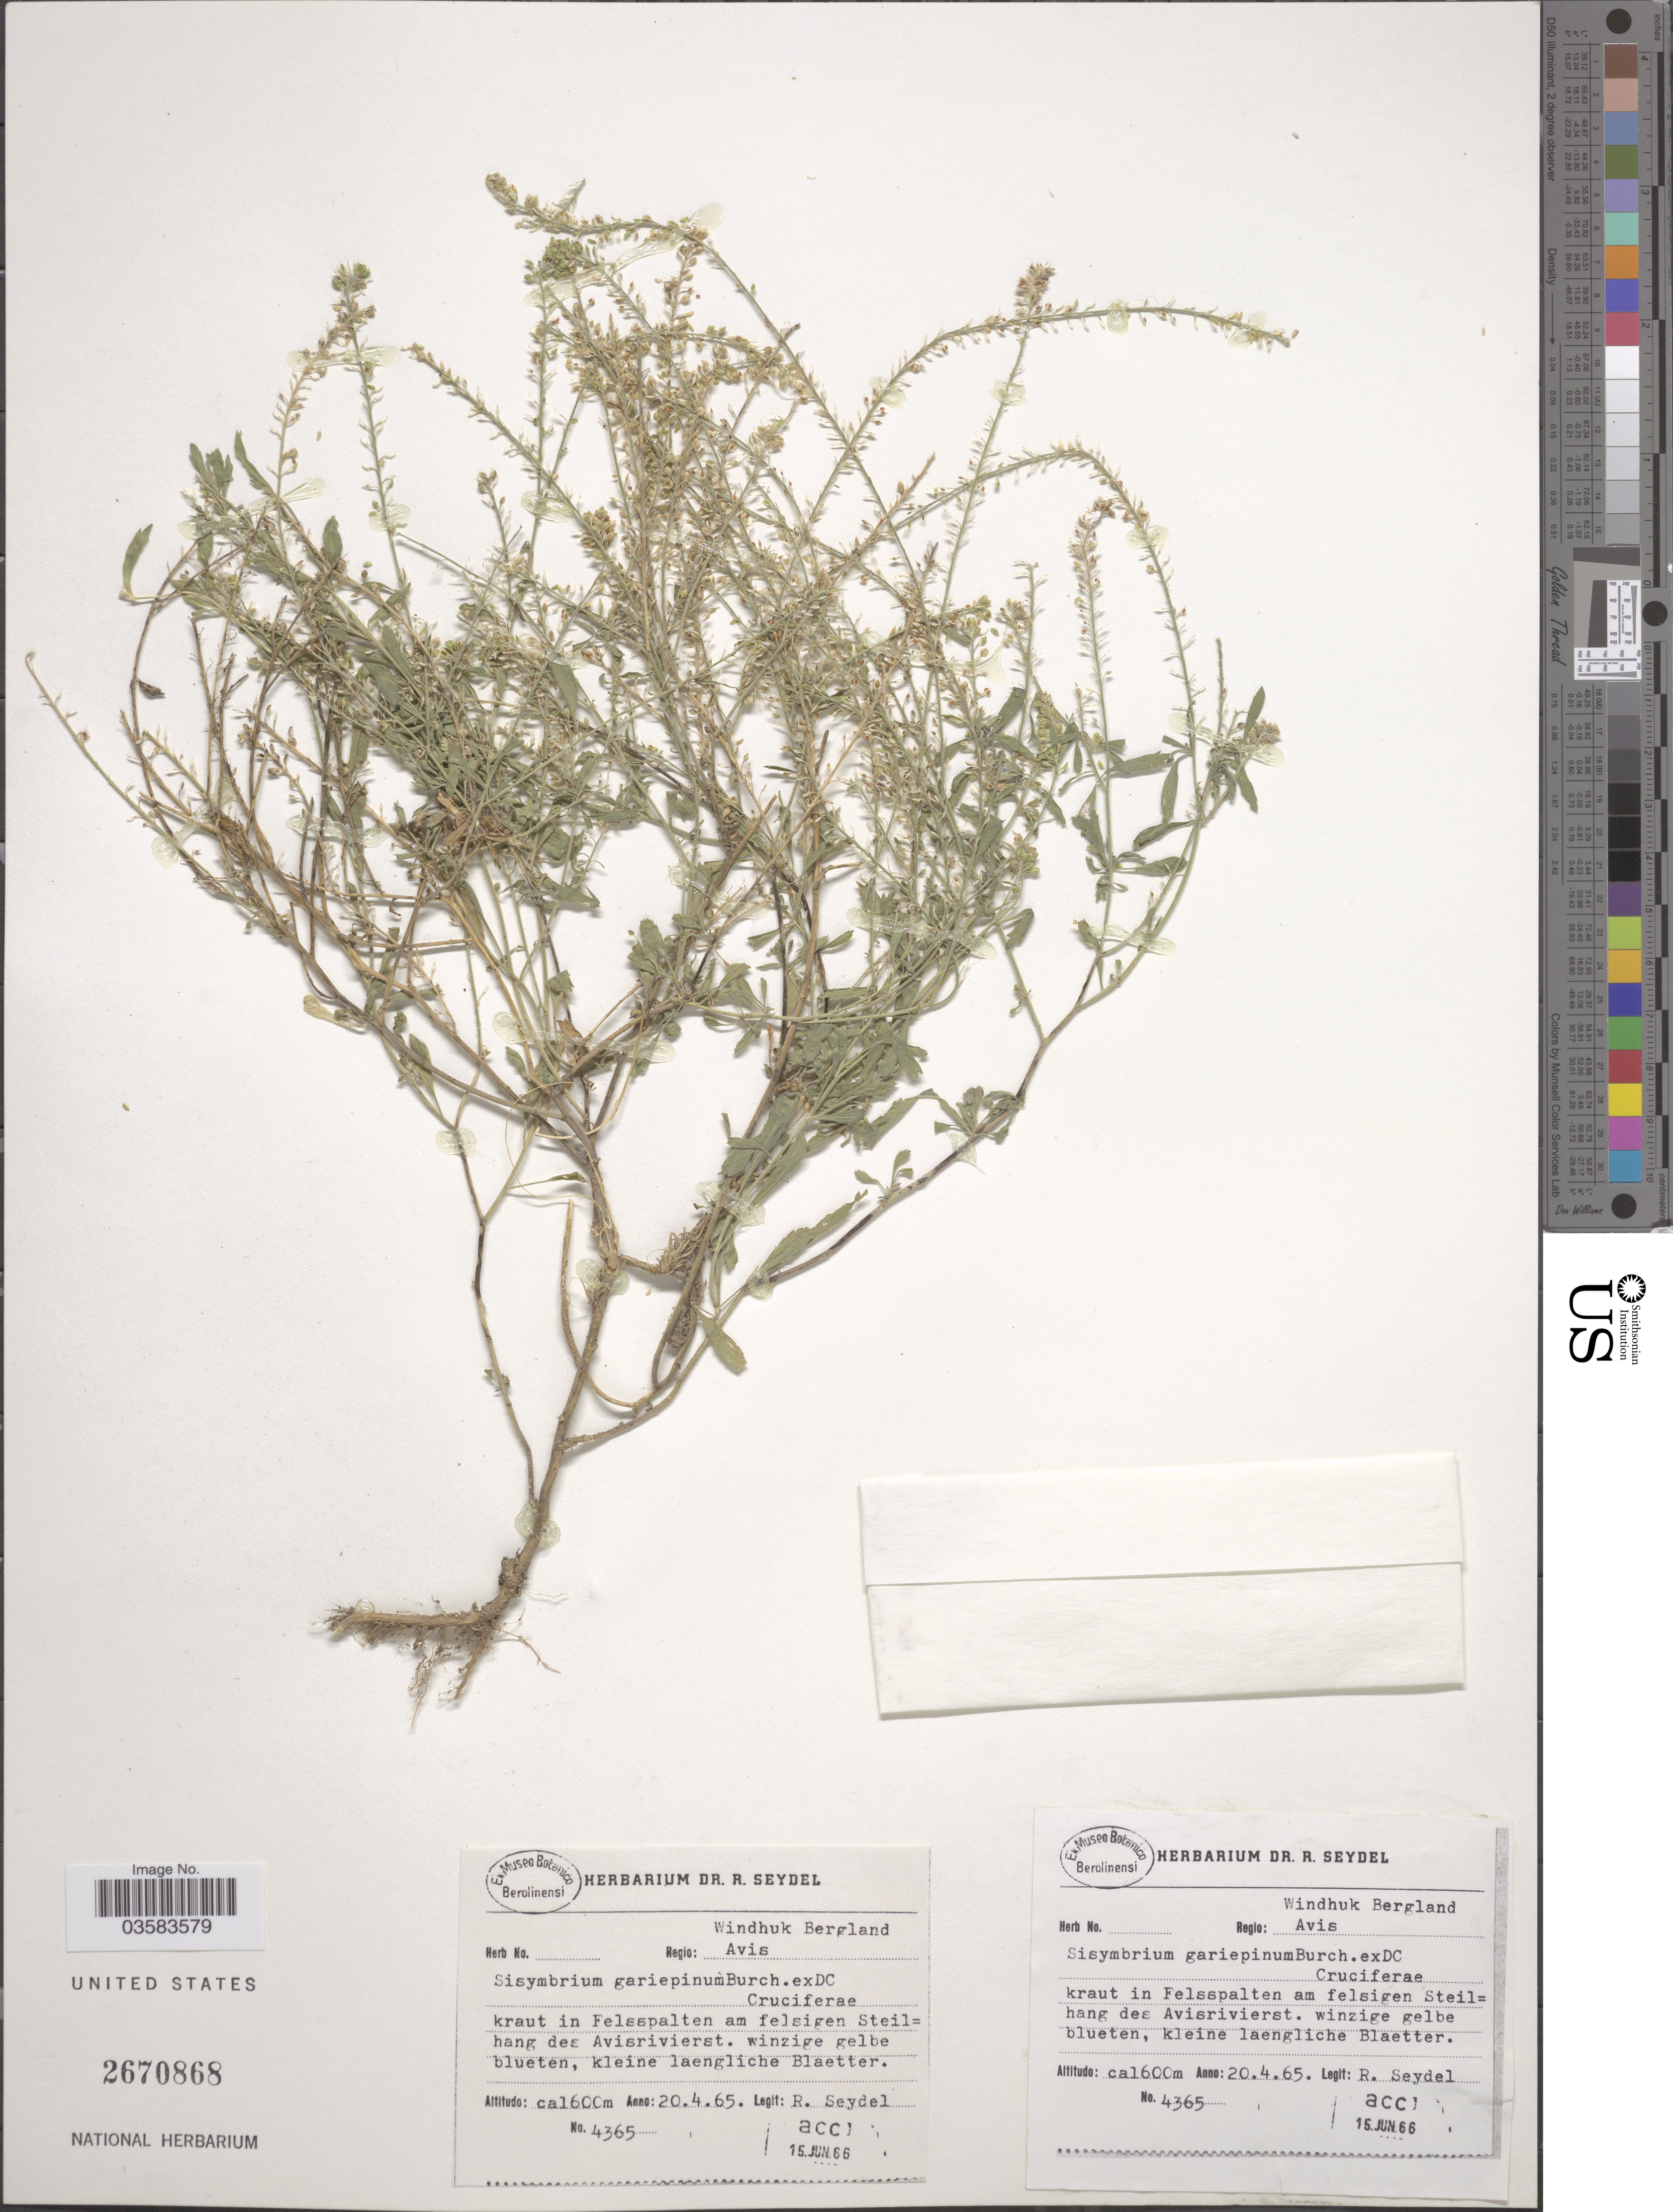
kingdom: Plantae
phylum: Tracheophyta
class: Magnoliopsida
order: Brassicales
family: Brassicaceae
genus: Sisymbrium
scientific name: Sisymbrium gariepinum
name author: Burch. & DC.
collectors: R. Seydel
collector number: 4365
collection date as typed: Transcribed d/m/y: 20/4/65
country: Namibia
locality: Regio: Windhuk Bergland Avis. Kraut in Felsspalten am felsigen Steilhang des Avisrivierst.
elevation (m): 1600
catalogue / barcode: US 2670868